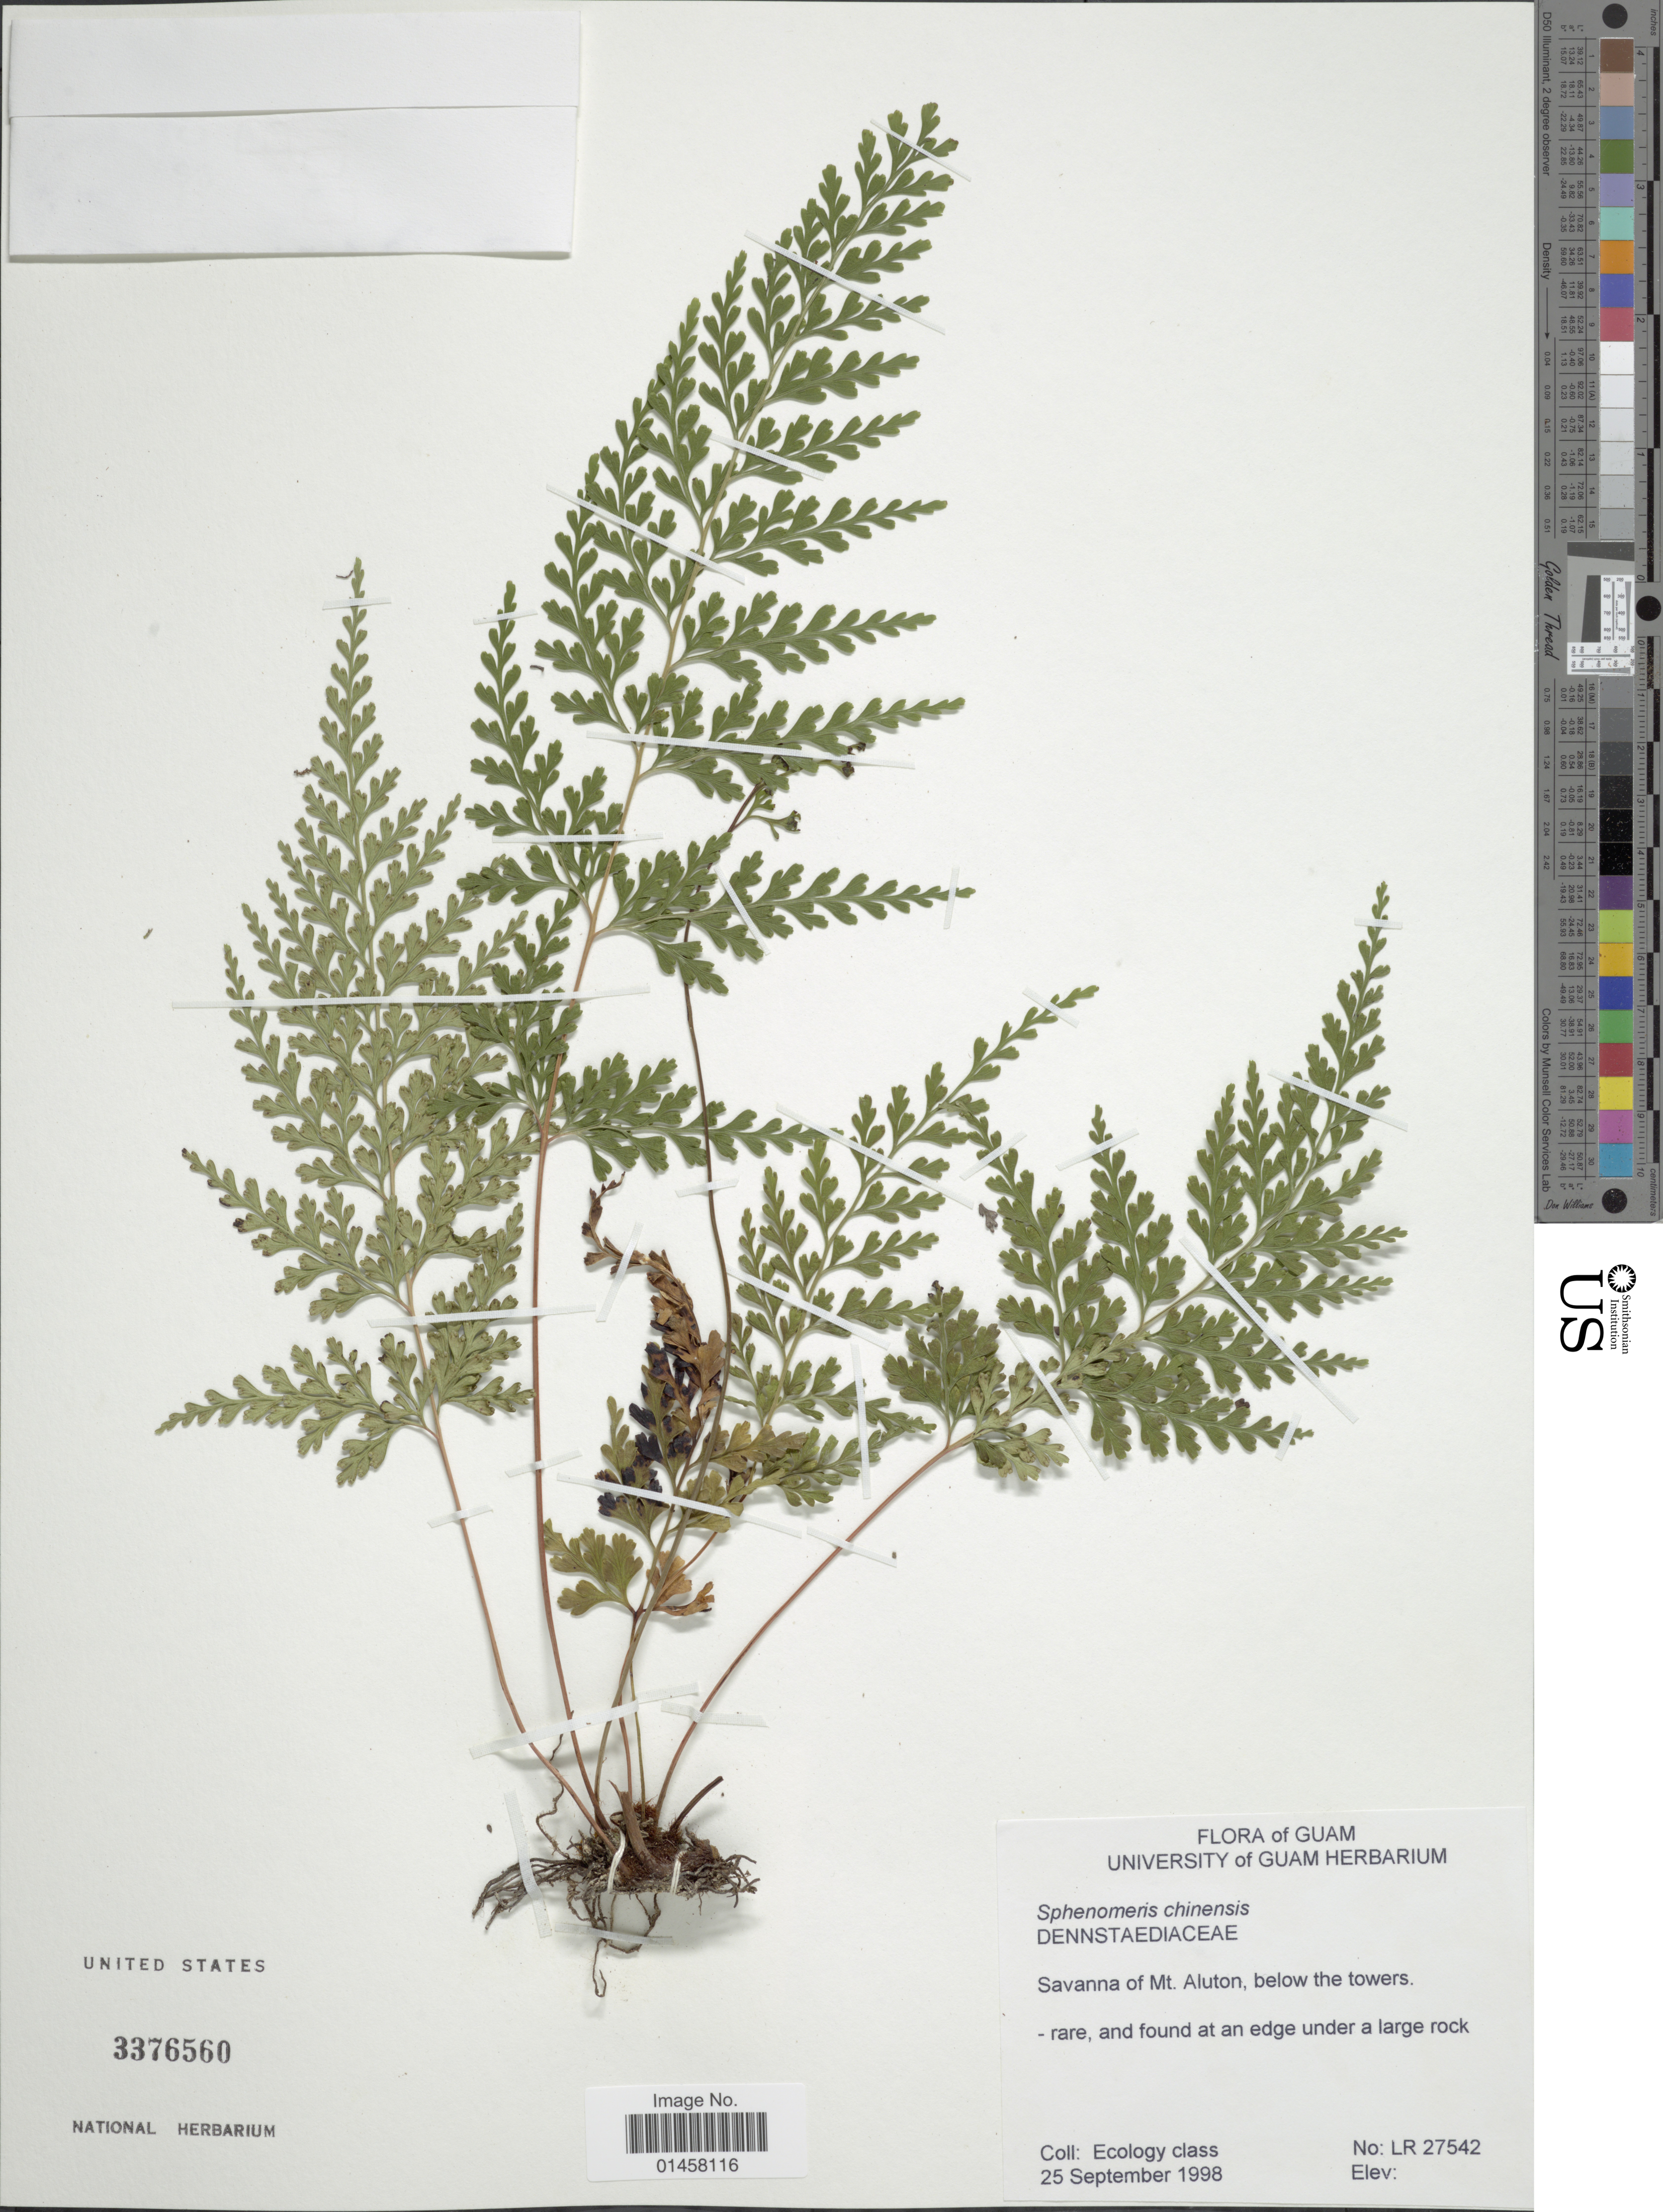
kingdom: Plantae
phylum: Tracheophyta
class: Polypodiopsida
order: Polypodiales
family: Lindsaeaceae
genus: Sphenomeris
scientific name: Sphenomeris biflora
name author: (Kaulf.) Mett.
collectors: Ecology class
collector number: LR 27542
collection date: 1998-09-25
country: Guam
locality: Guam, Savanna of Mt. Aluton, below the towers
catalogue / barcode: US 3376560